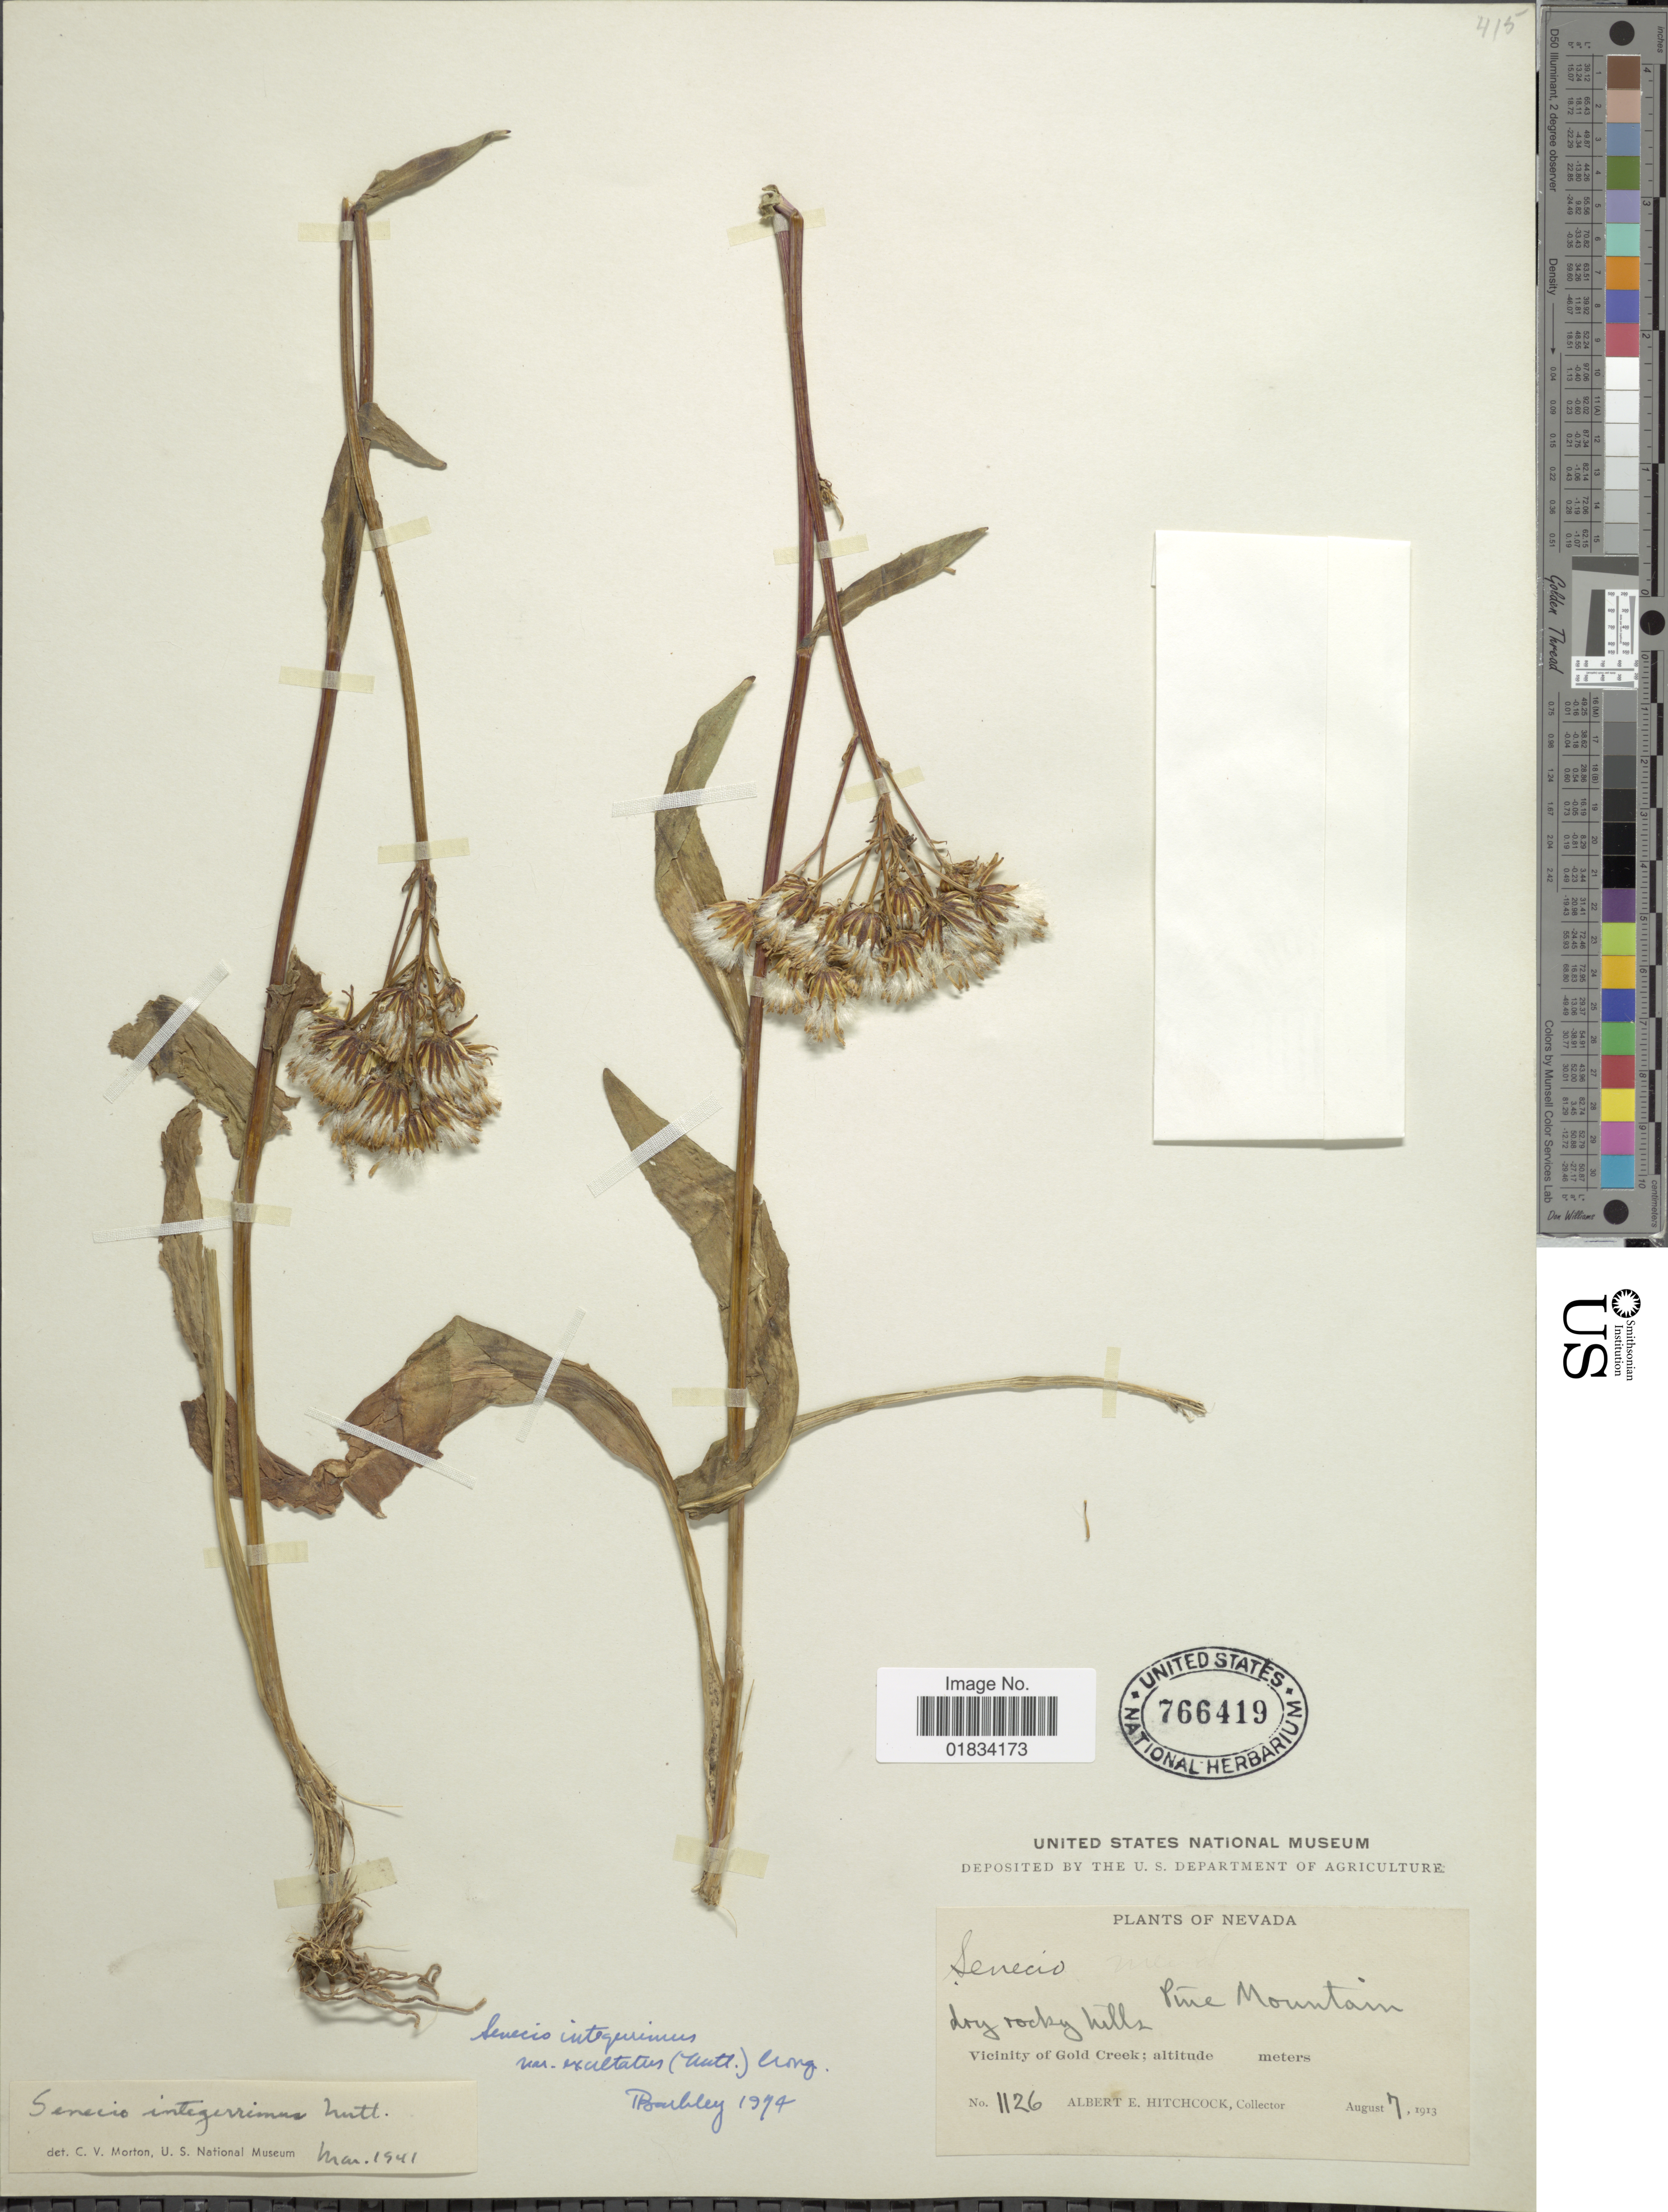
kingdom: Plantae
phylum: Tracheophyta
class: Magnoliopsida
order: Asterales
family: Asteraceae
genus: Senecio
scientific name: Senecio integerrimus var. exaltatus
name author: (Nutt.) Cronq.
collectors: A. Hitchcock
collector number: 1126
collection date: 1913-08-07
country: United States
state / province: Nevada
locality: Pine Mountain, Vicinity of Gold Creek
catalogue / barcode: US 766419